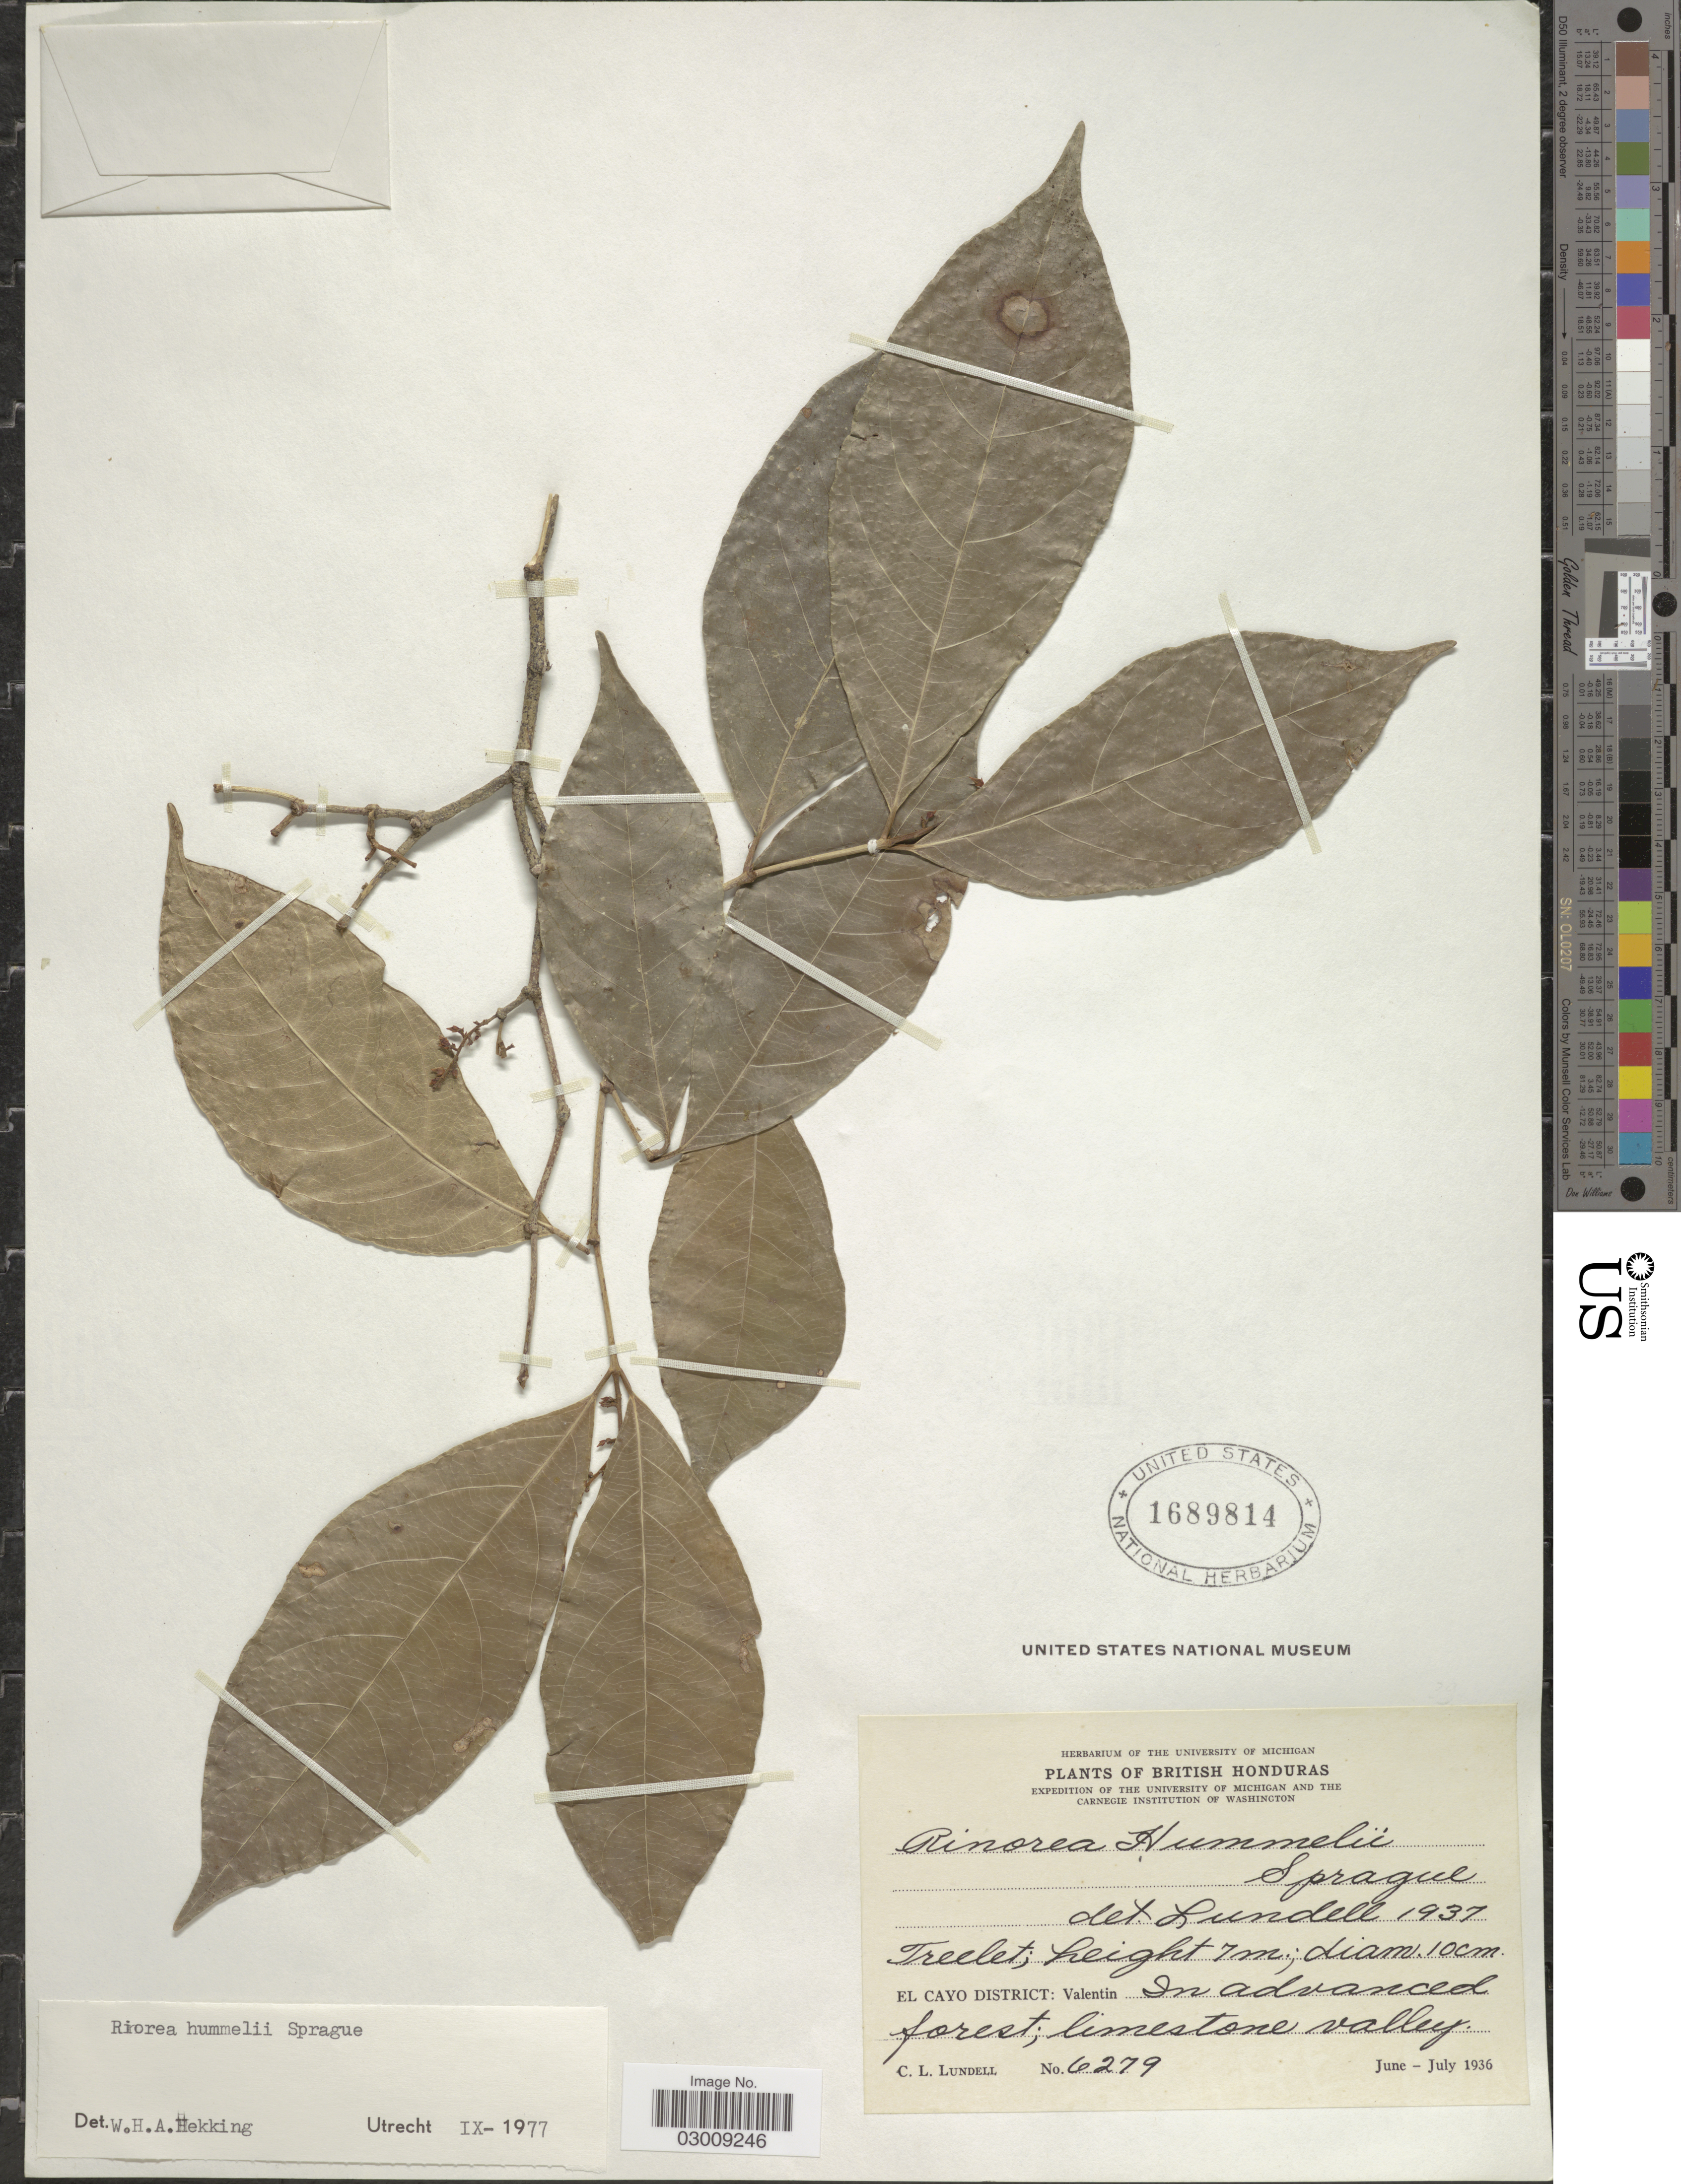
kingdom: Plantae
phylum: Tracheophyta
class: Magnoliopsida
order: Malpighiales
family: Violaceae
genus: Rinorea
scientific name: Rinorea hummelii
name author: Sprague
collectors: C. L. Lundell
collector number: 6279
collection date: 1936-06/1936-07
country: Belize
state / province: Cayo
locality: British Honduras. El Cayo District: Valentin.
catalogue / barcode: US 1689814